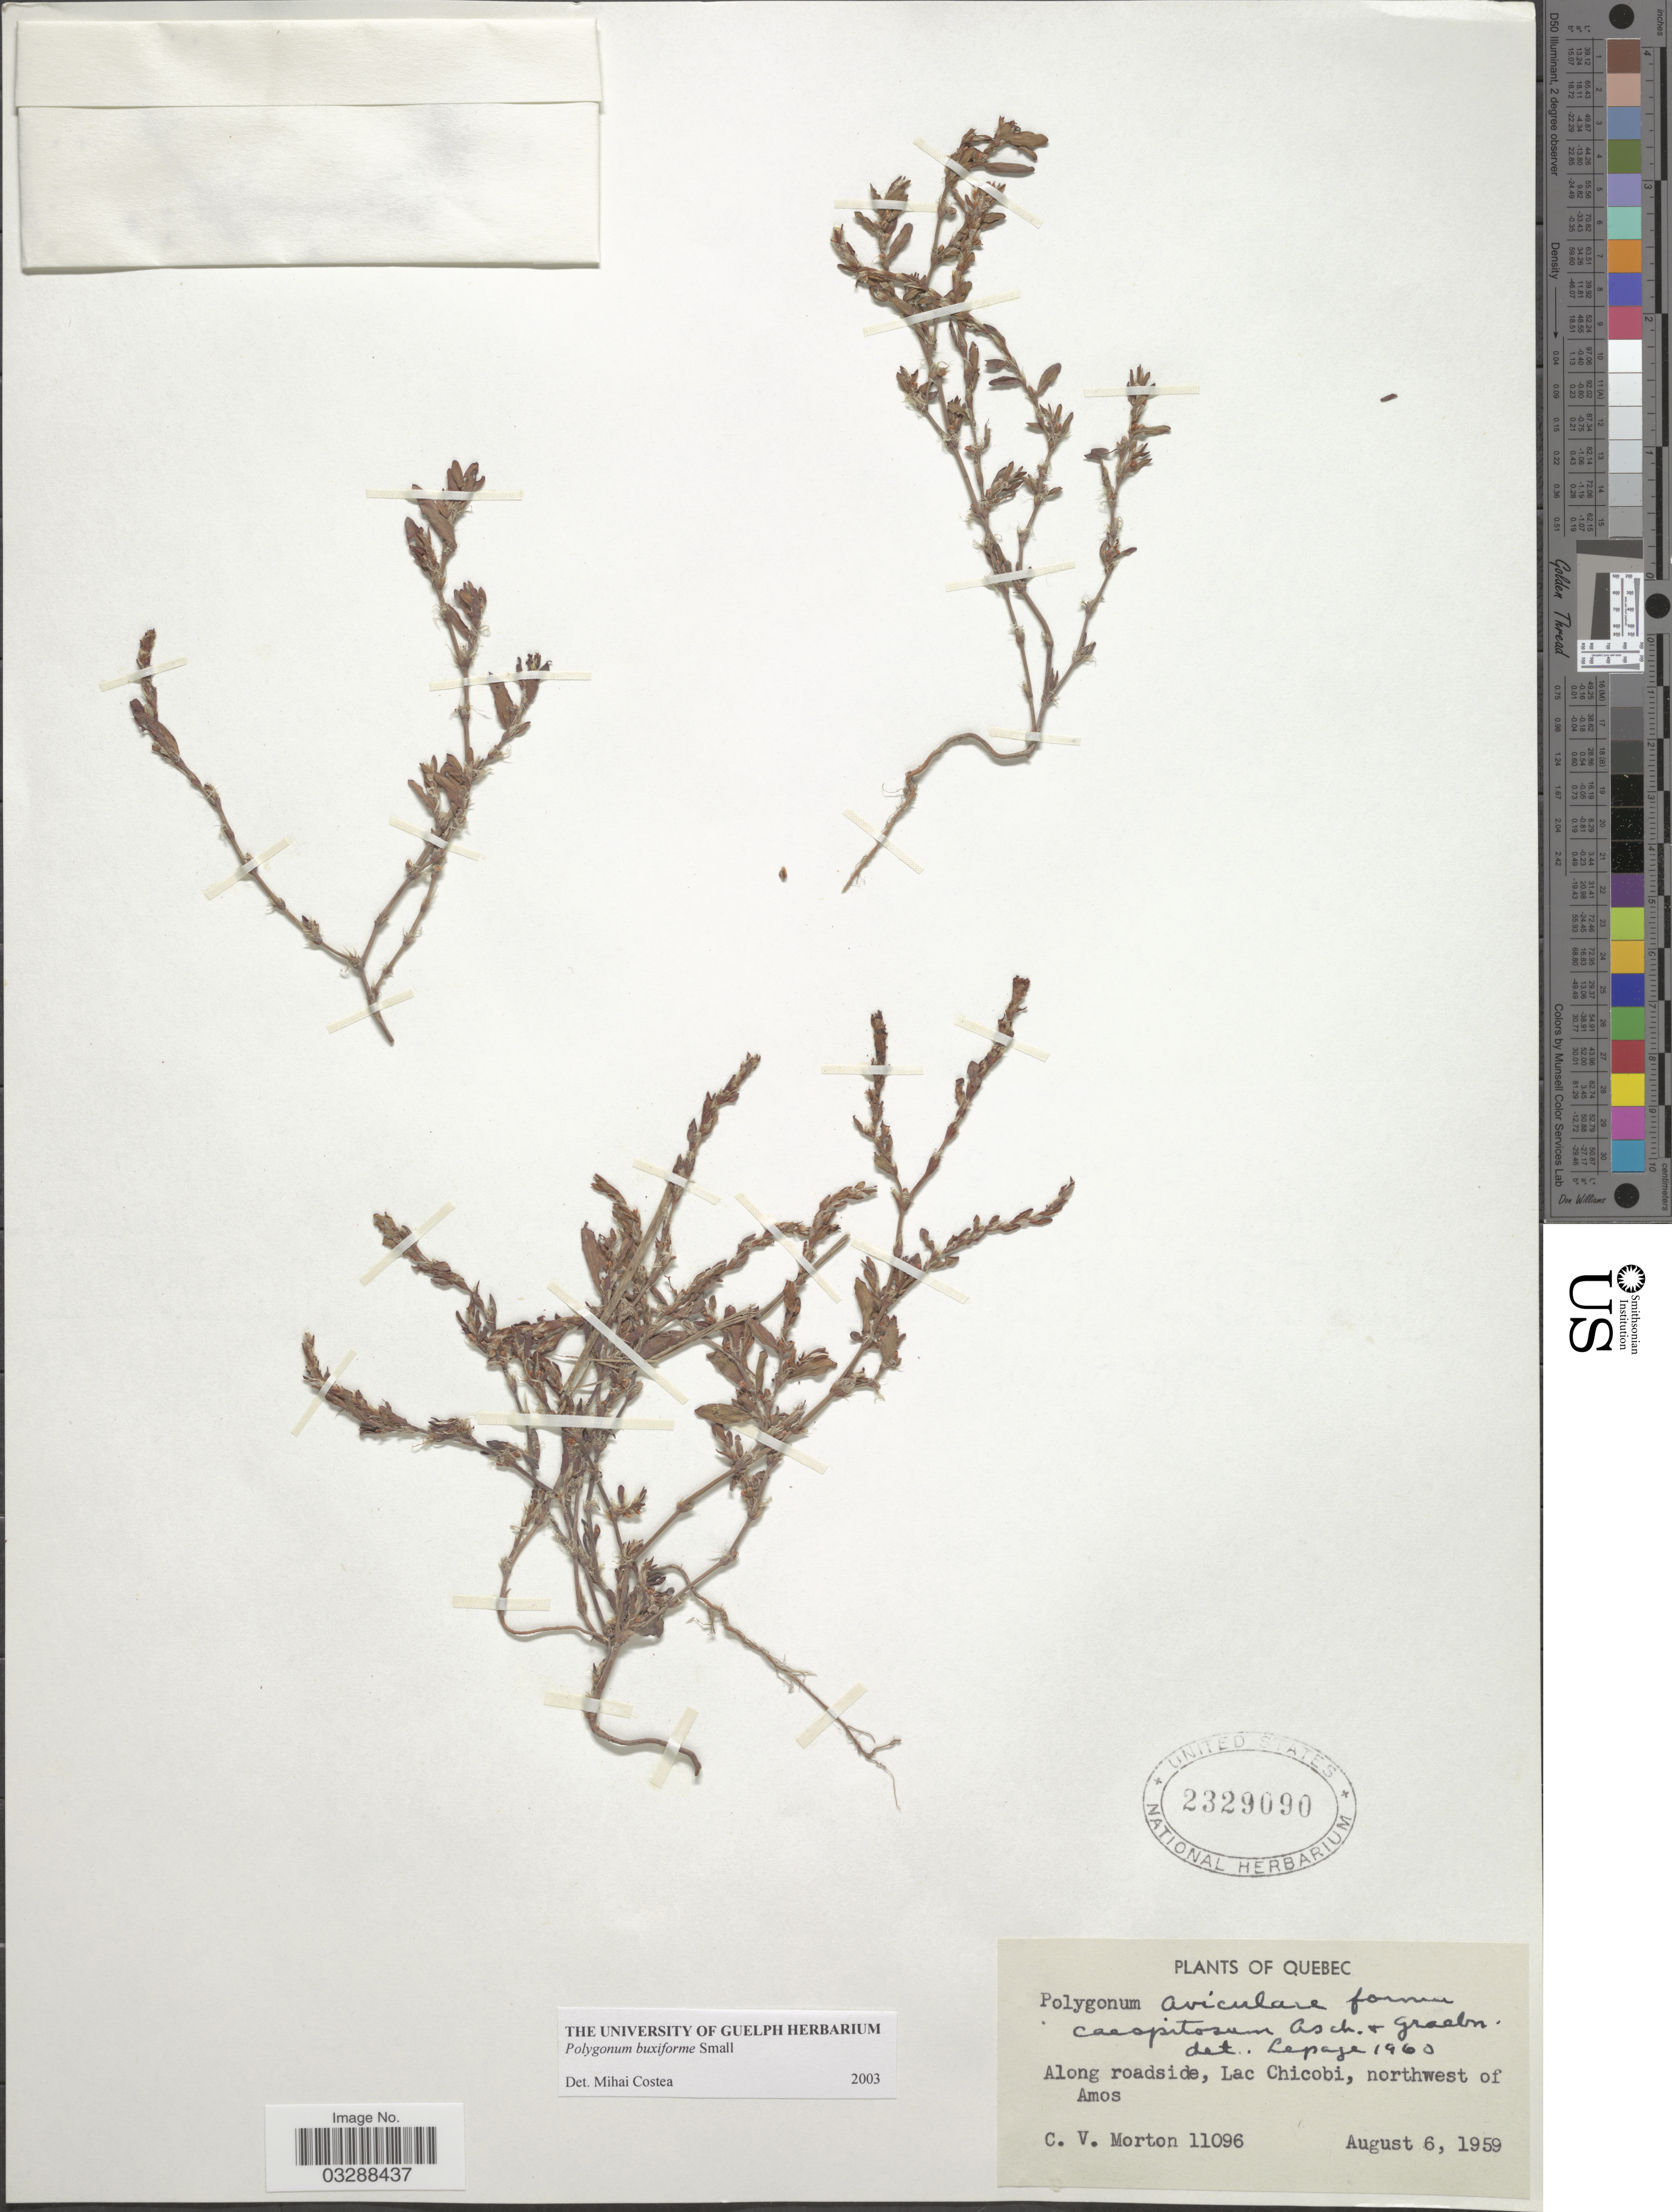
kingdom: Plantae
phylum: Tracheophyta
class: Magnoliopsida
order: Caryophyllales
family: Polygonaceae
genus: Polygonum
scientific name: Polygonum buxiforme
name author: Small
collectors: C. V. Morton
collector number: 11096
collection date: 1959-08-06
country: Canada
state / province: Quebec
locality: Along roadside, Lac Chicobi, northwest of Amos.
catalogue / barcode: US 2329090